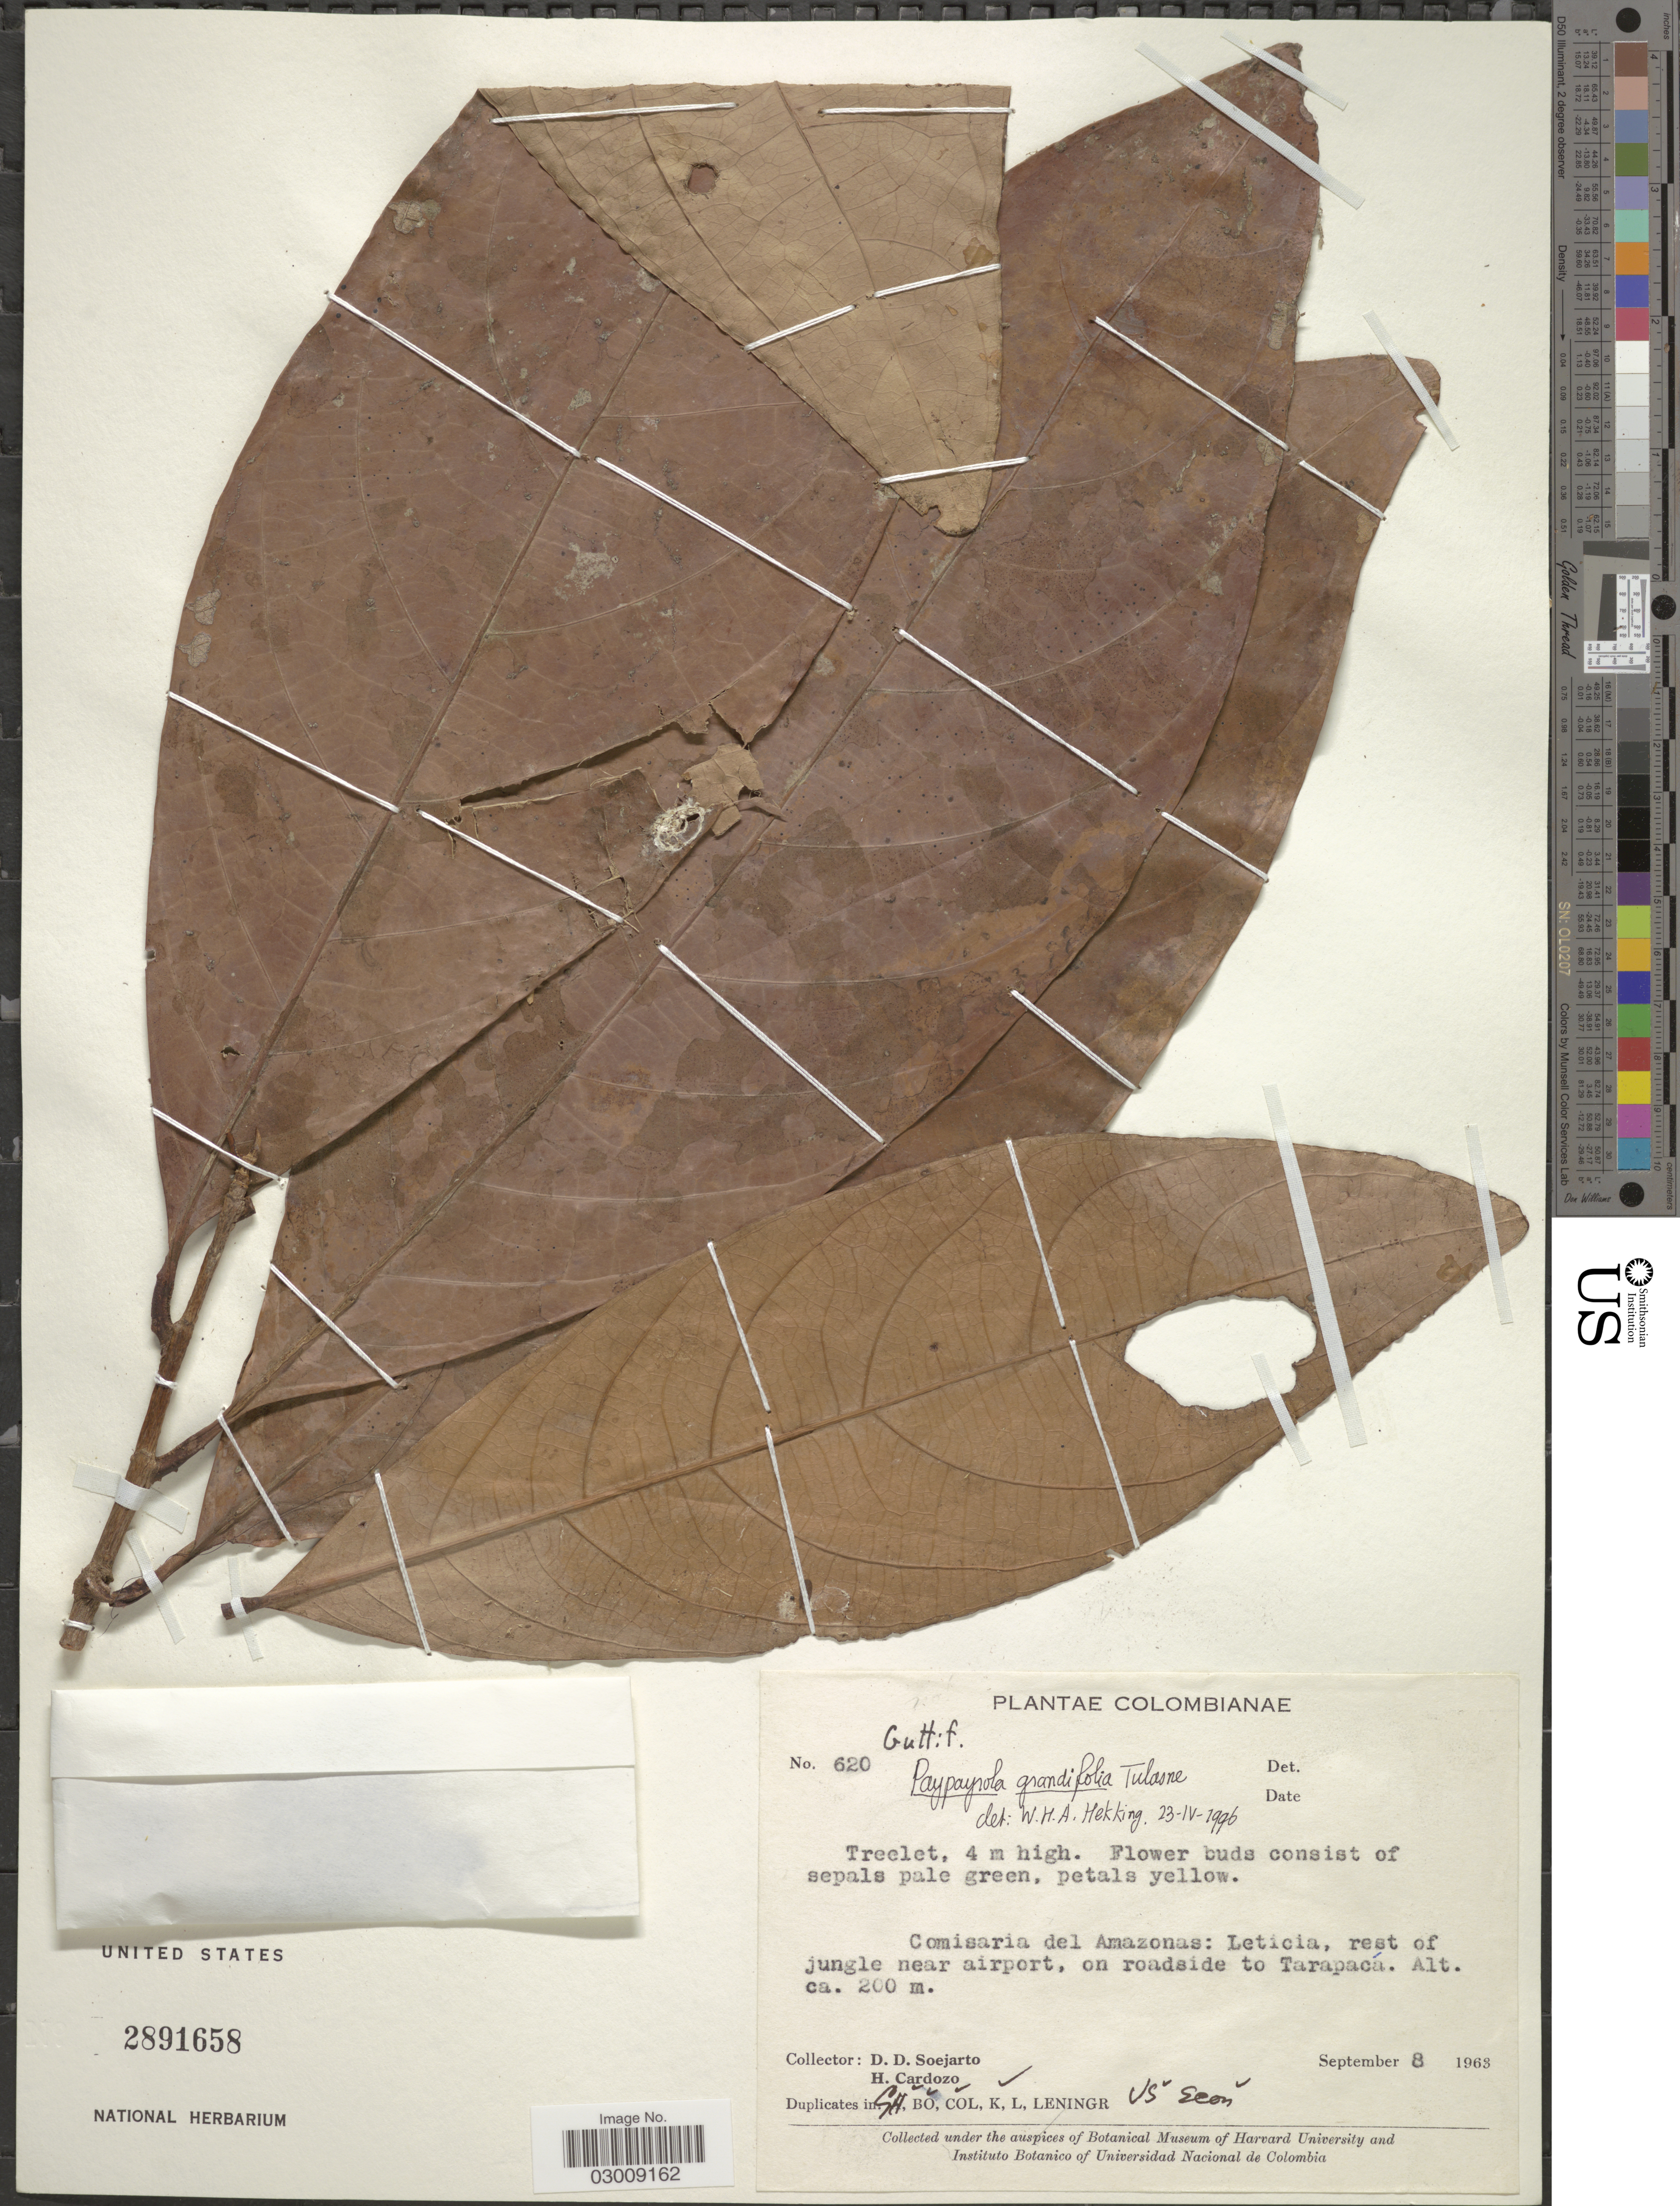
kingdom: Plantae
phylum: Tracheophyta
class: Magnoliopsida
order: Malpighiales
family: Violaceae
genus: Paypayrola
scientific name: Paypayrola grandiflora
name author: Tul.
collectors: H. Cardozo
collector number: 620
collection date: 1963-09-08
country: Colombia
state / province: Amazônas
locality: Comisaria del Amazonas: Leticia, rest of jungle near airport, on roadside to Tarapacá.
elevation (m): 200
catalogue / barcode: US 2891658